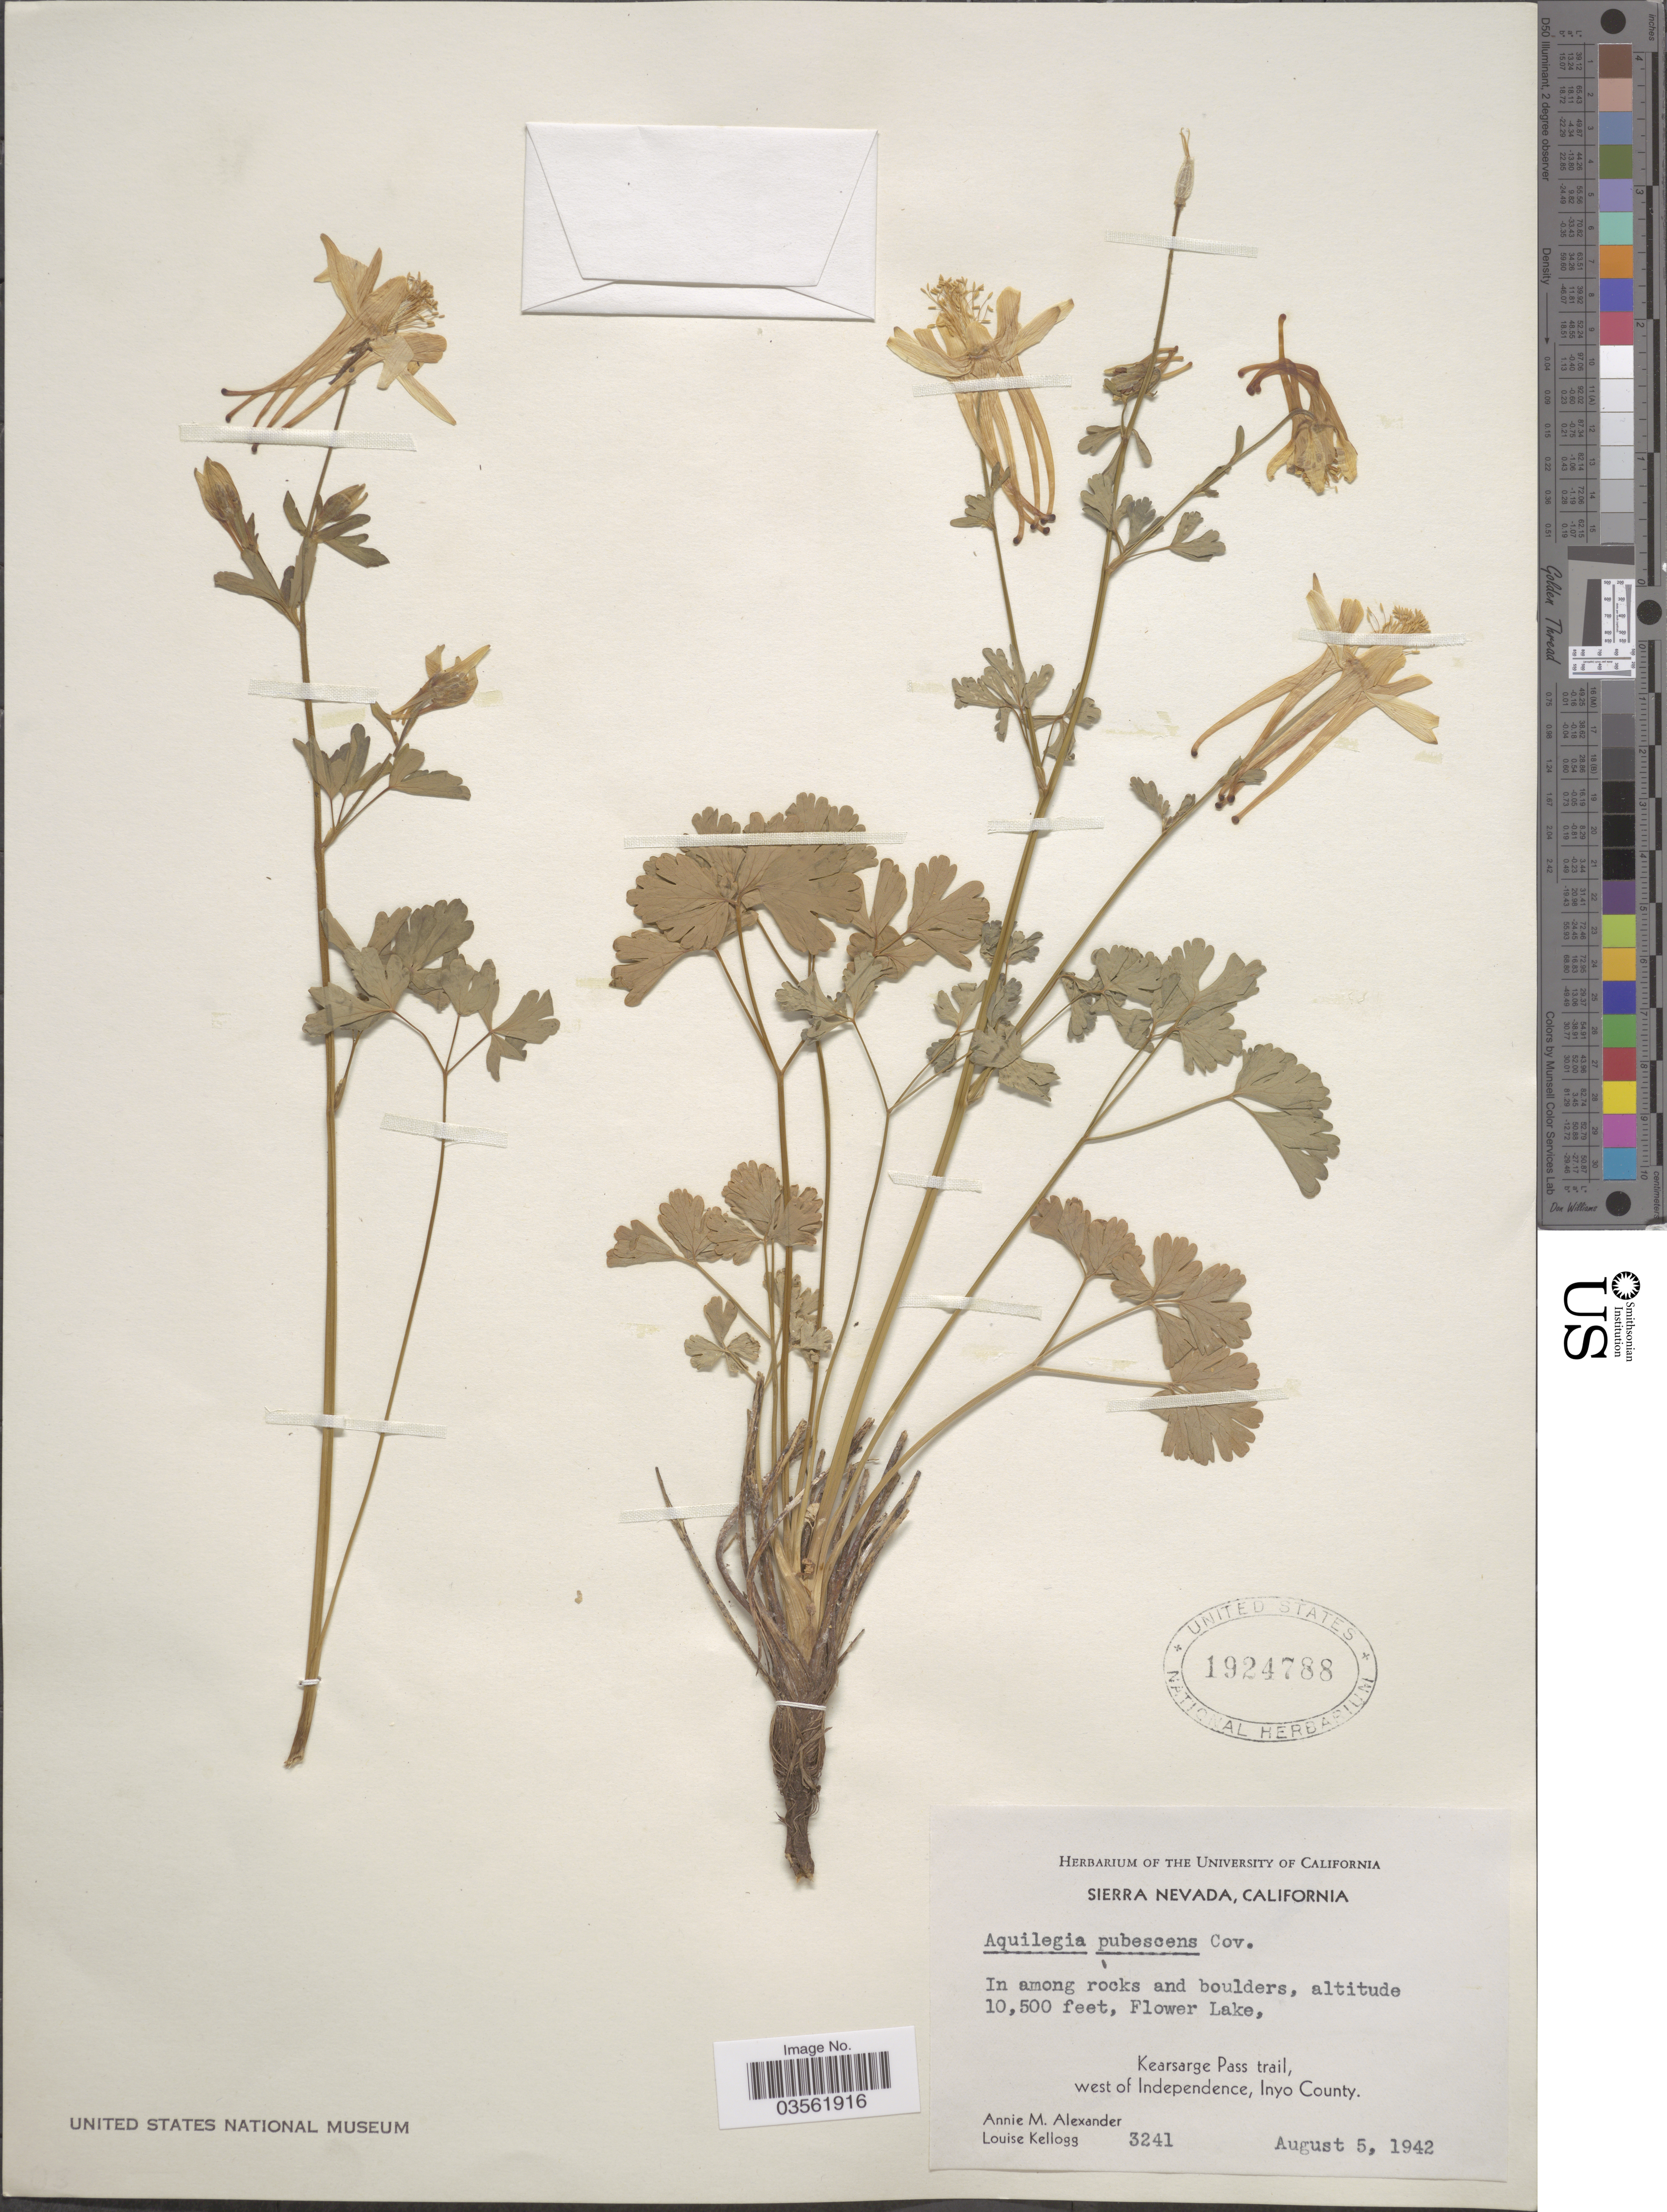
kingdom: Plantae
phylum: Tracheophyta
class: Magnoliopsida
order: Ranunculales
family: Ranunculaceae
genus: Aquilegia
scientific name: Aquilegia pubescens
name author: Coville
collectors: A. M. Alexander & L. Kellogg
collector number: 3241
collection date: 1942-08-05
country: United States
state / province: California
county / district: Inyo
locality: Sierra Nevada. In among rocks and boulders. Flower Lake, Kearsarge Pass trail, west of Independence, Inyo County.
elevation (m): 3200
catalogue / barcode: US 1924788